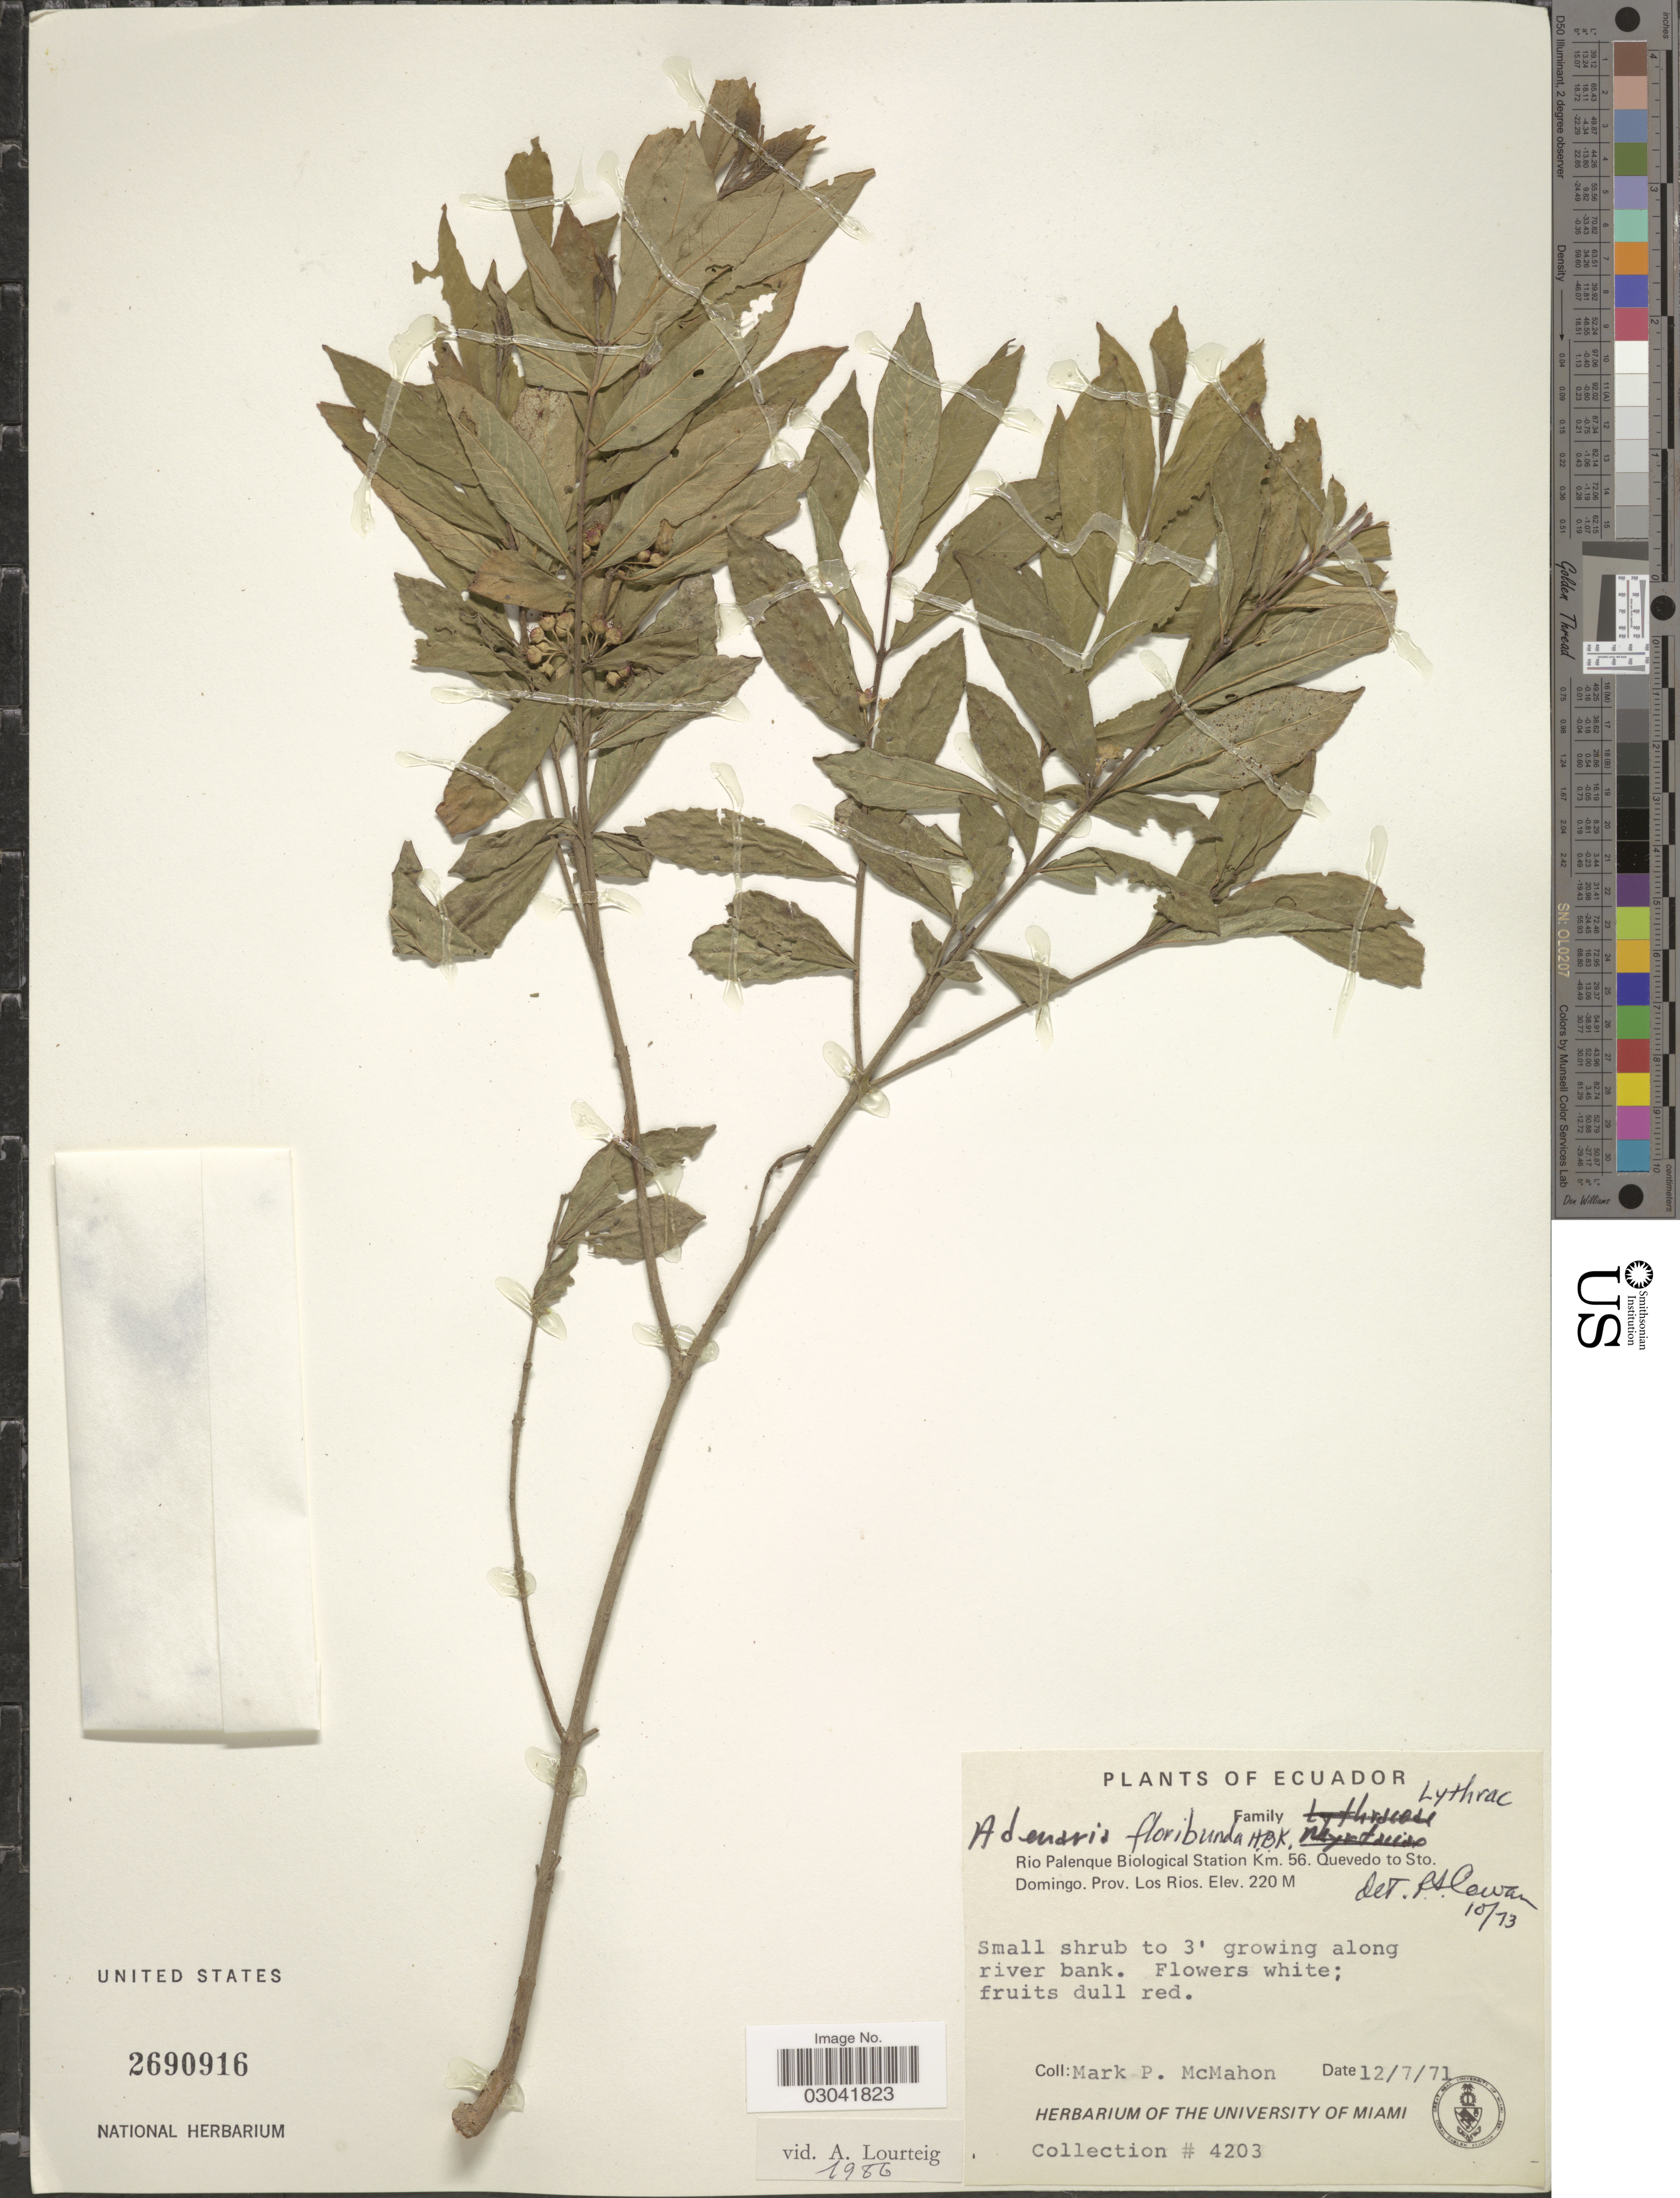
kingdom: Plantae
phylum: Tracheophyta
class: Magnoliopsida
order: Myrtales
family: Lythraceae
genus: Adenaria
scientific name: Adenaria floribunda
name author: Kunth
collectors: M. McMahon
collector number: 4203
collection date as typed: Transcribed d/m/y: 12/7/71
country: Ecuador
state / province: Los Ríos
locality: Rio Palenque Biological Station. Km 56 Quevedo to Sto. Domingo.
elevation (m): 220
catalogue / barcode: US 2690916